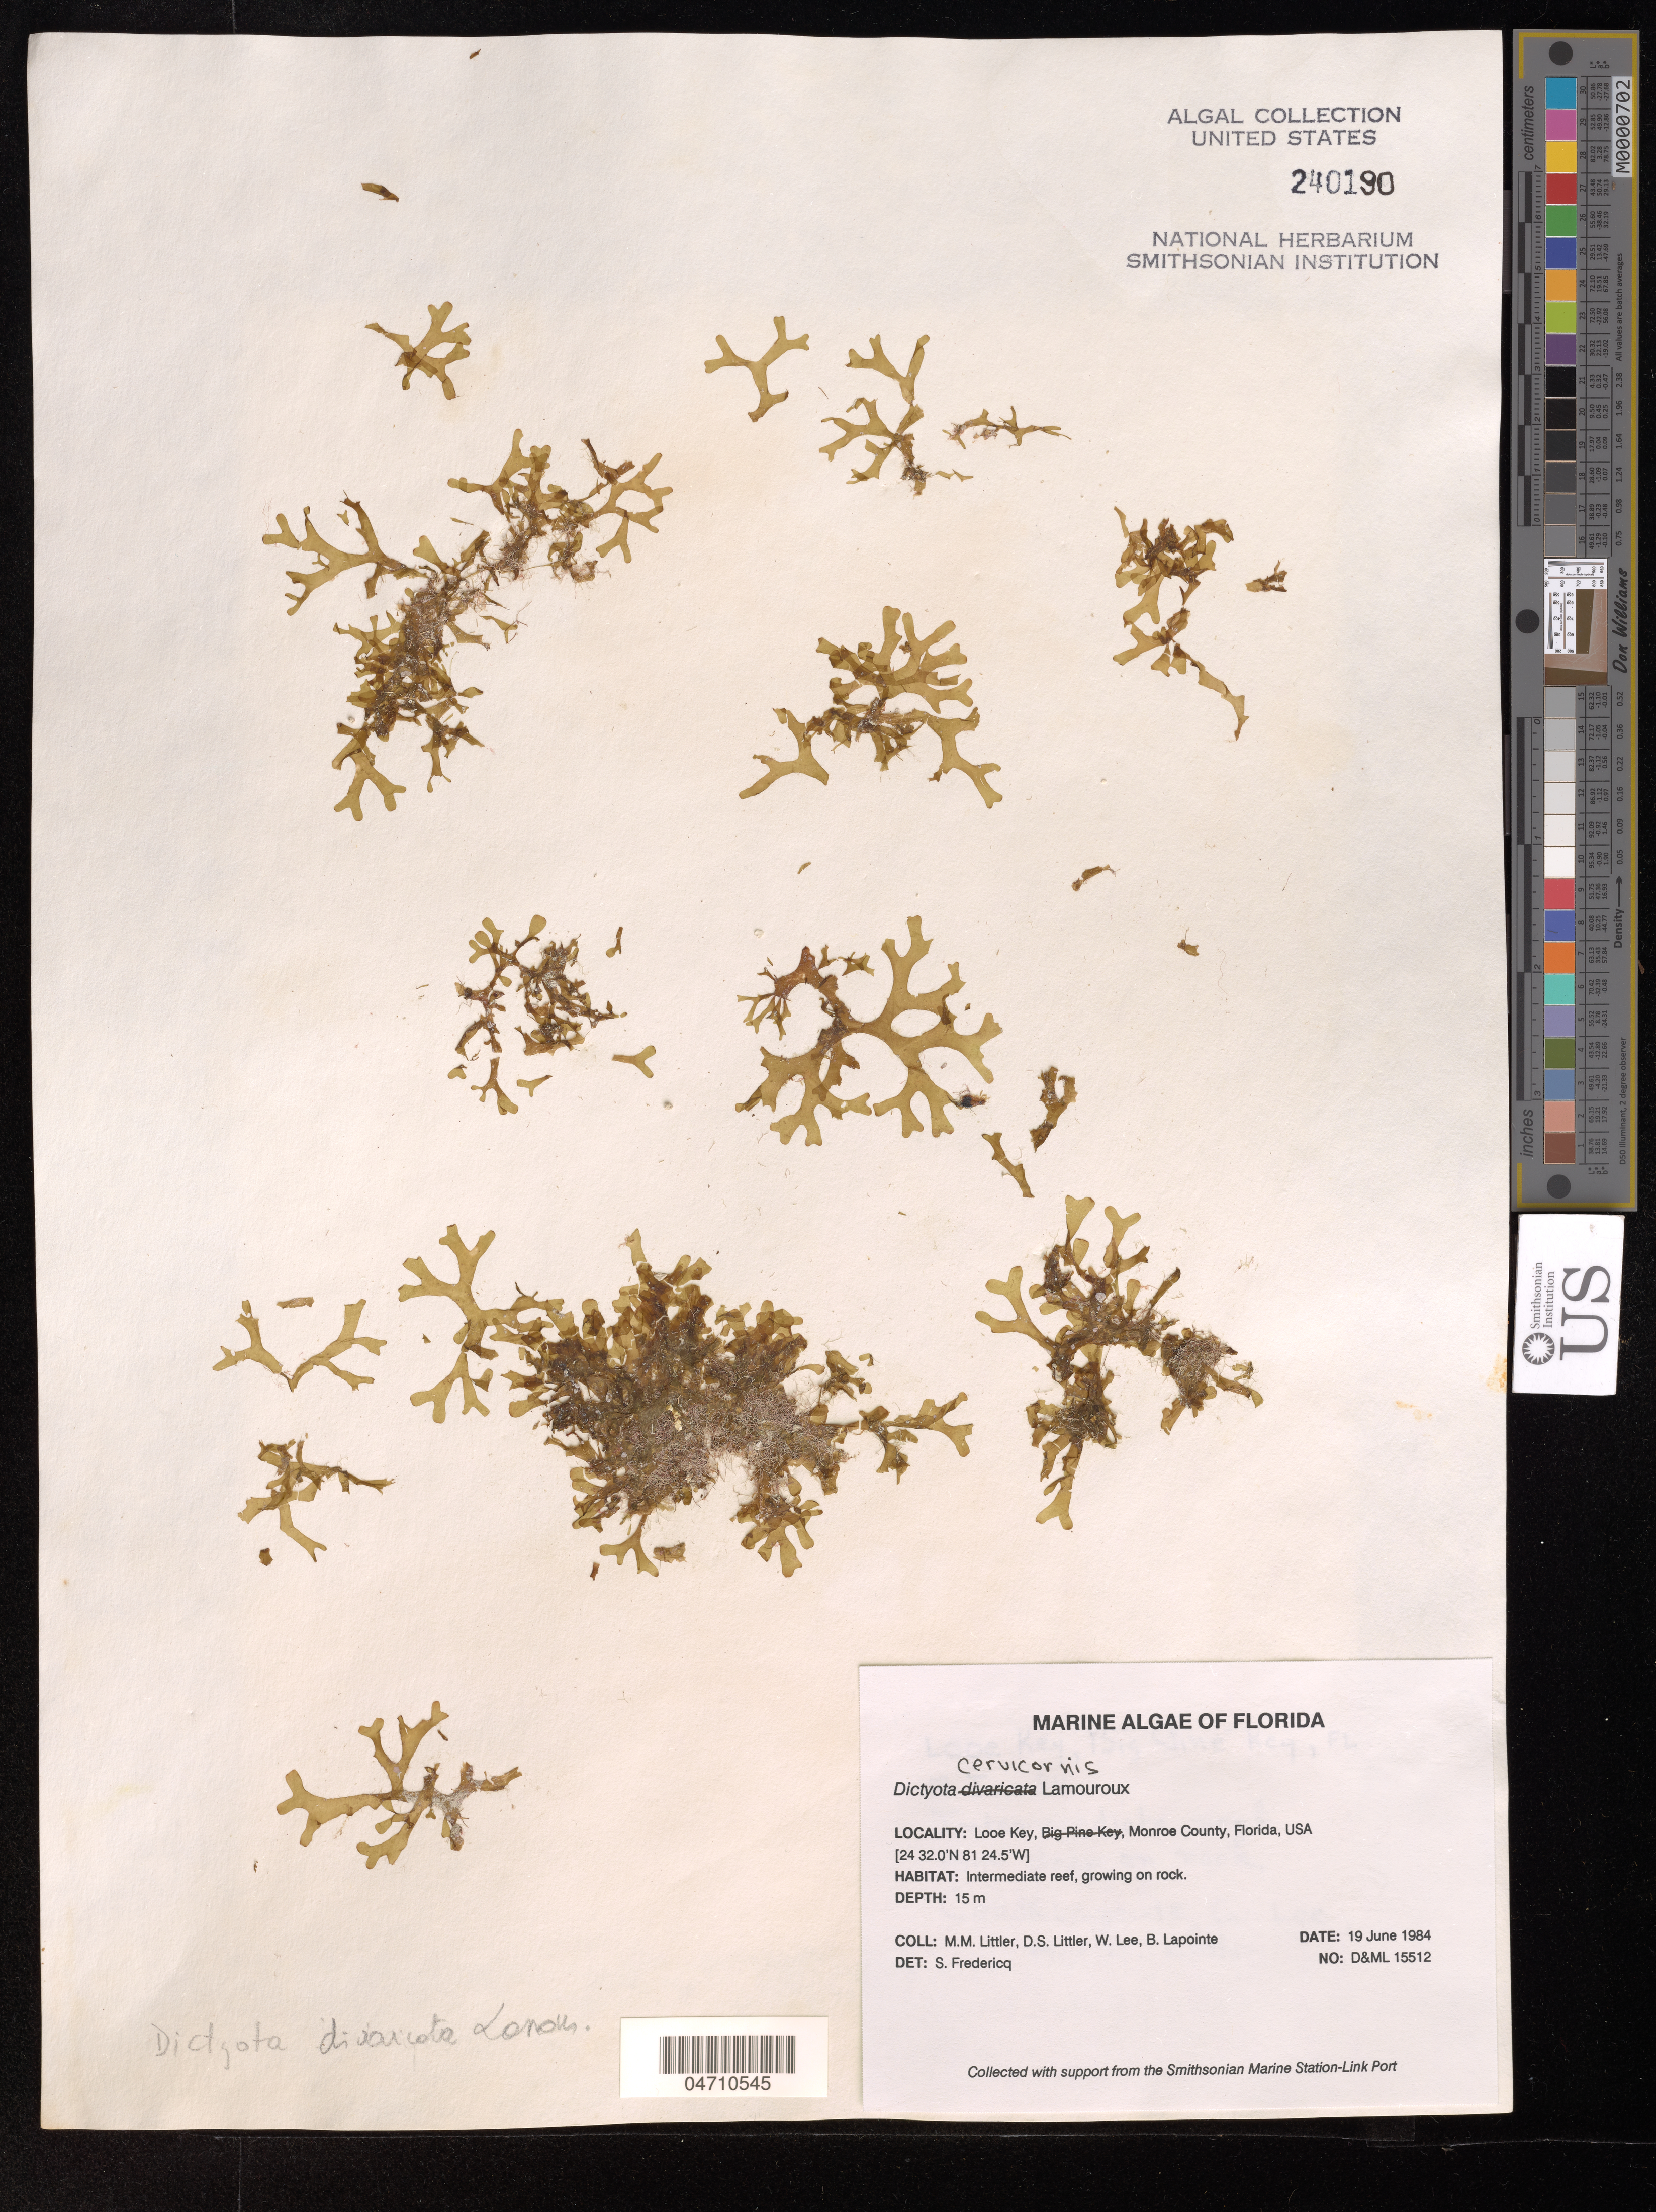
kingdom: Chromista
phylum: Ochrophyta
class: Phaeophyceae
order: Dictyotales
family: Dictyotaceae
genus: Dictyota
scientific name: Dictyota cervicornis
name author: Kütz.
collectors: M. M. Littler, D. S. Littler, B. Lapointe & W. Lee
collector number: D&ML 15512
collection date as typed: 19 Jun 1984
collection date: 1984-06-19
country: United States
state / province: Florida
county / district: Monroe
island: Looe Key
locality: Looe Key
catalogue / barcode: US 240190